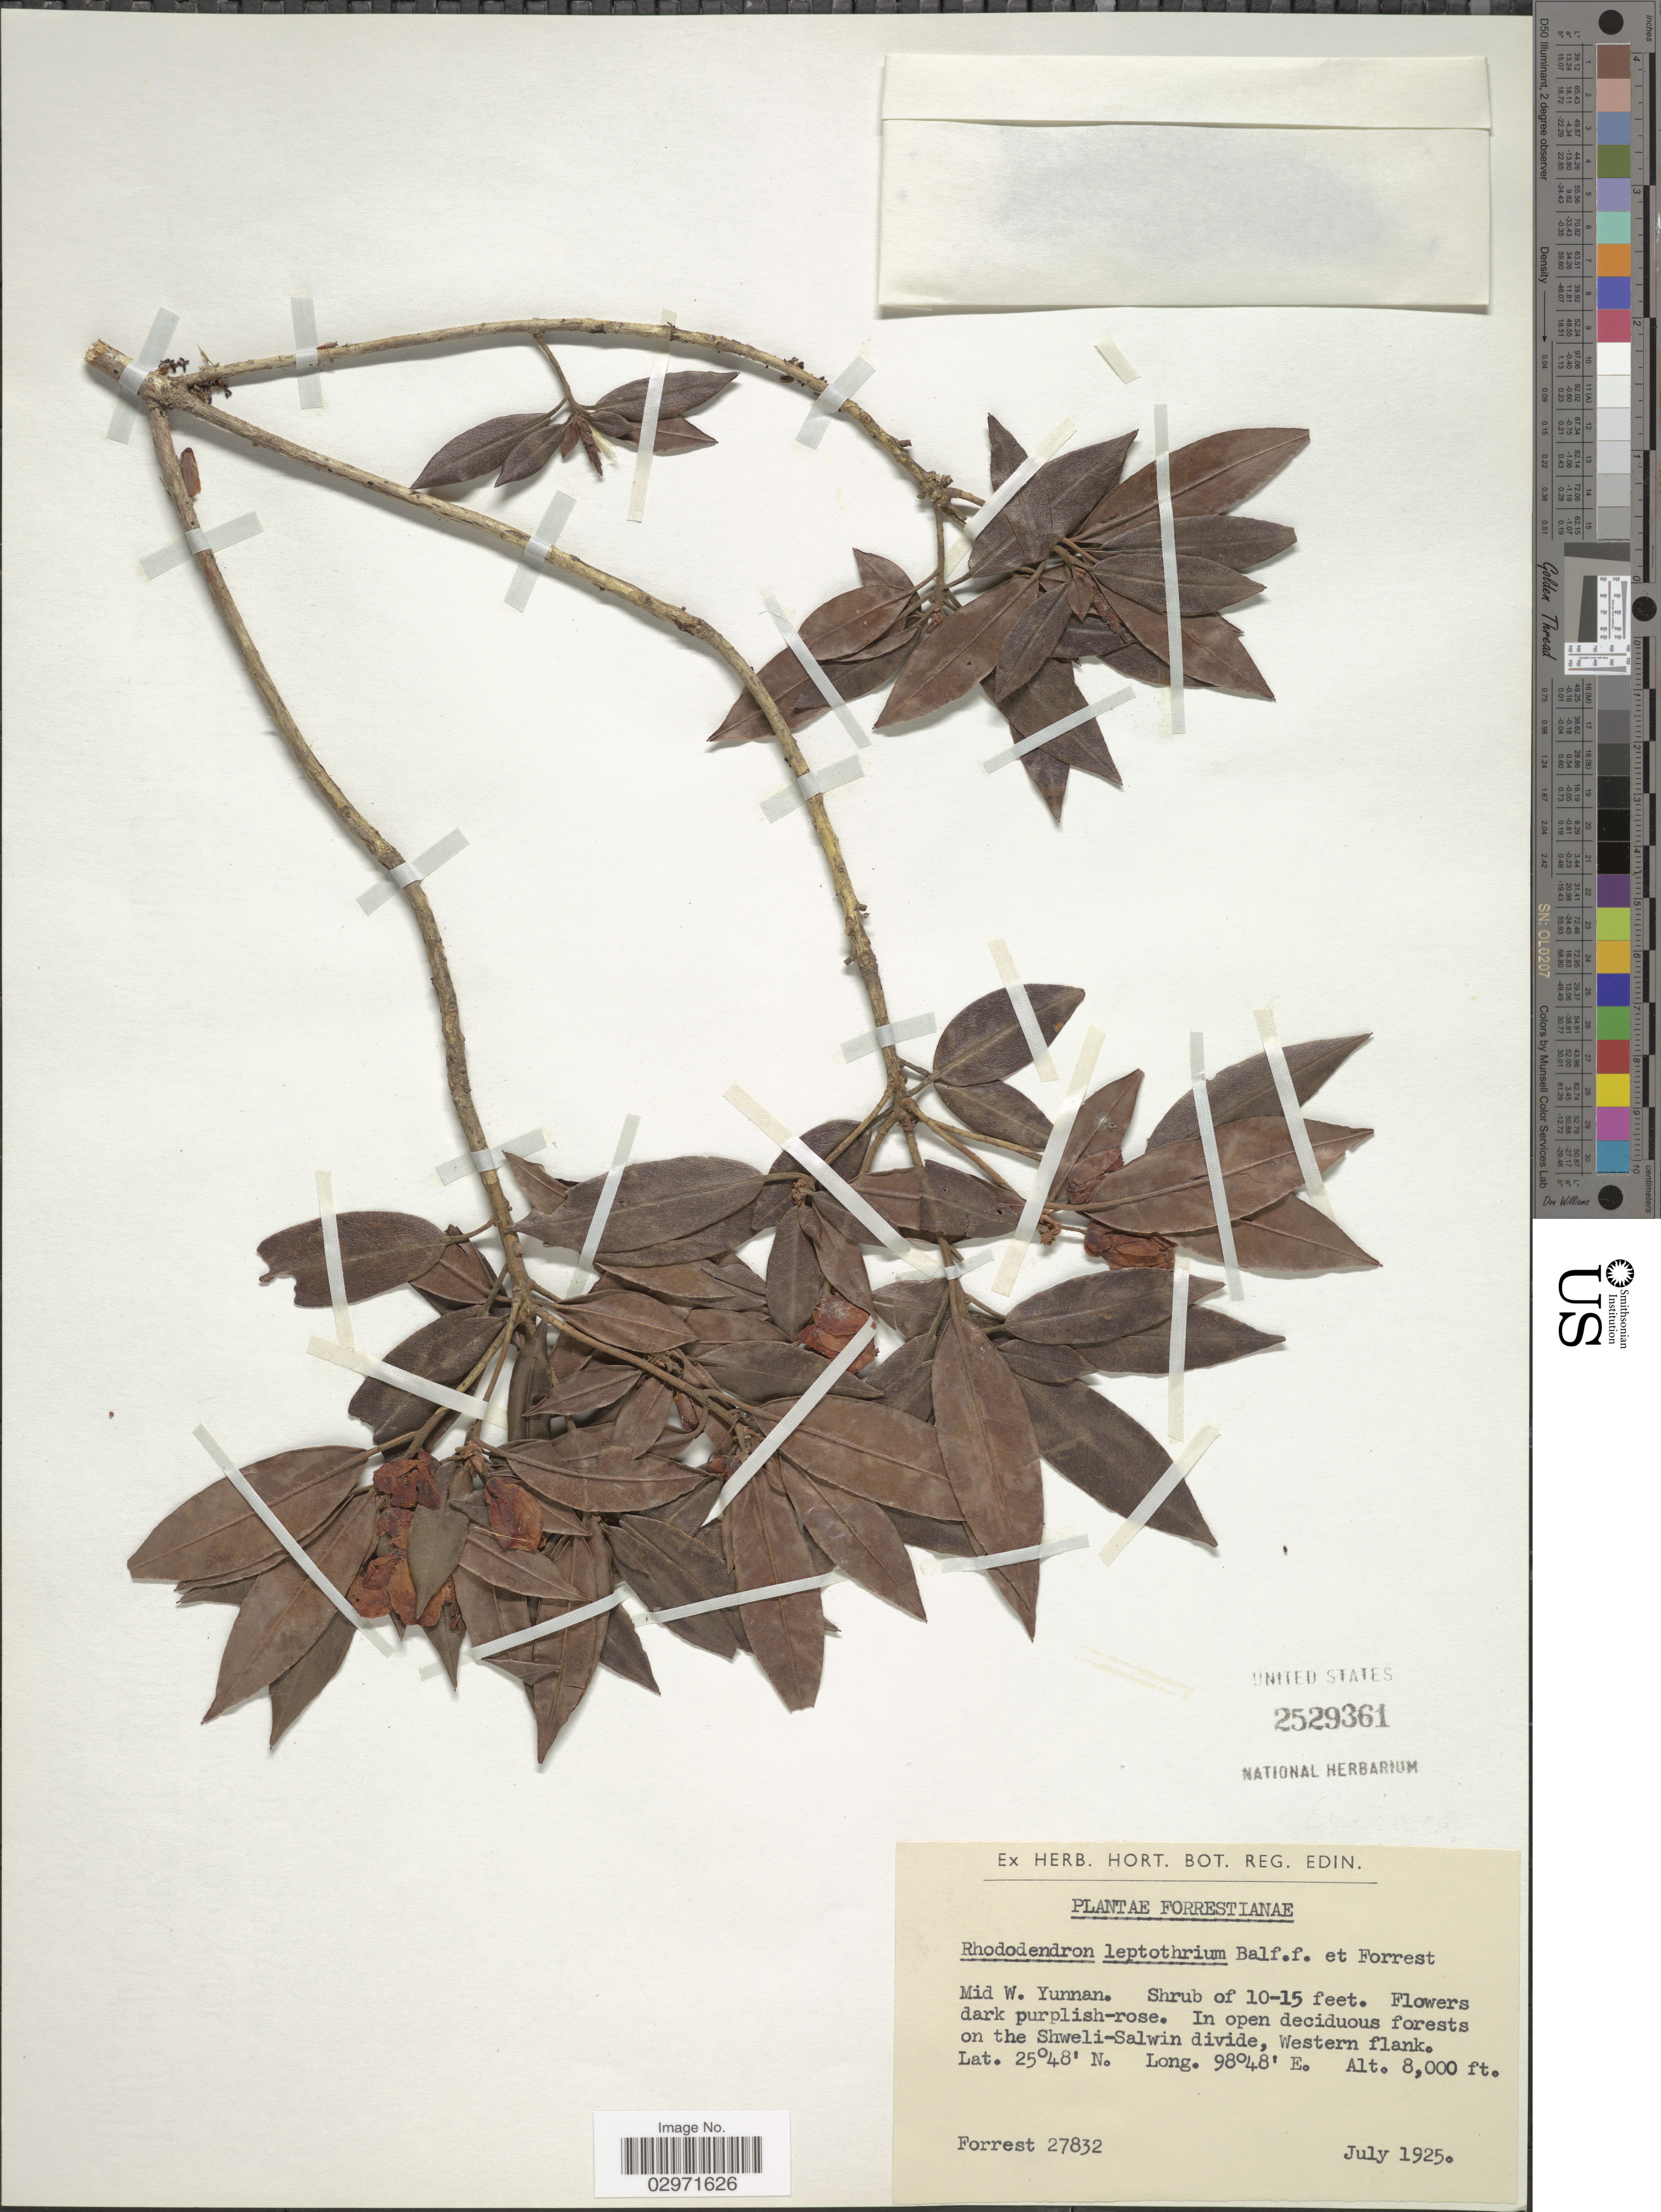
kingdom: Plantae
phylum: Tracheophyta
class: Magnoliopsida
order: Ericales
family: Ericaceae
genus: Rhododendron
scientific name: Rhododendron leptothrium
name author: Balf. f. & Forrest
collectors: -. Forrest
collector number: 27832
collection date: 1925-07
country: China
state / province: Yunnan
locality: Mid W. Yunnan. On the Shweli-Salwin divide, Western flank.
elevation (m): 2438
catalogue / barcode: US 2529361